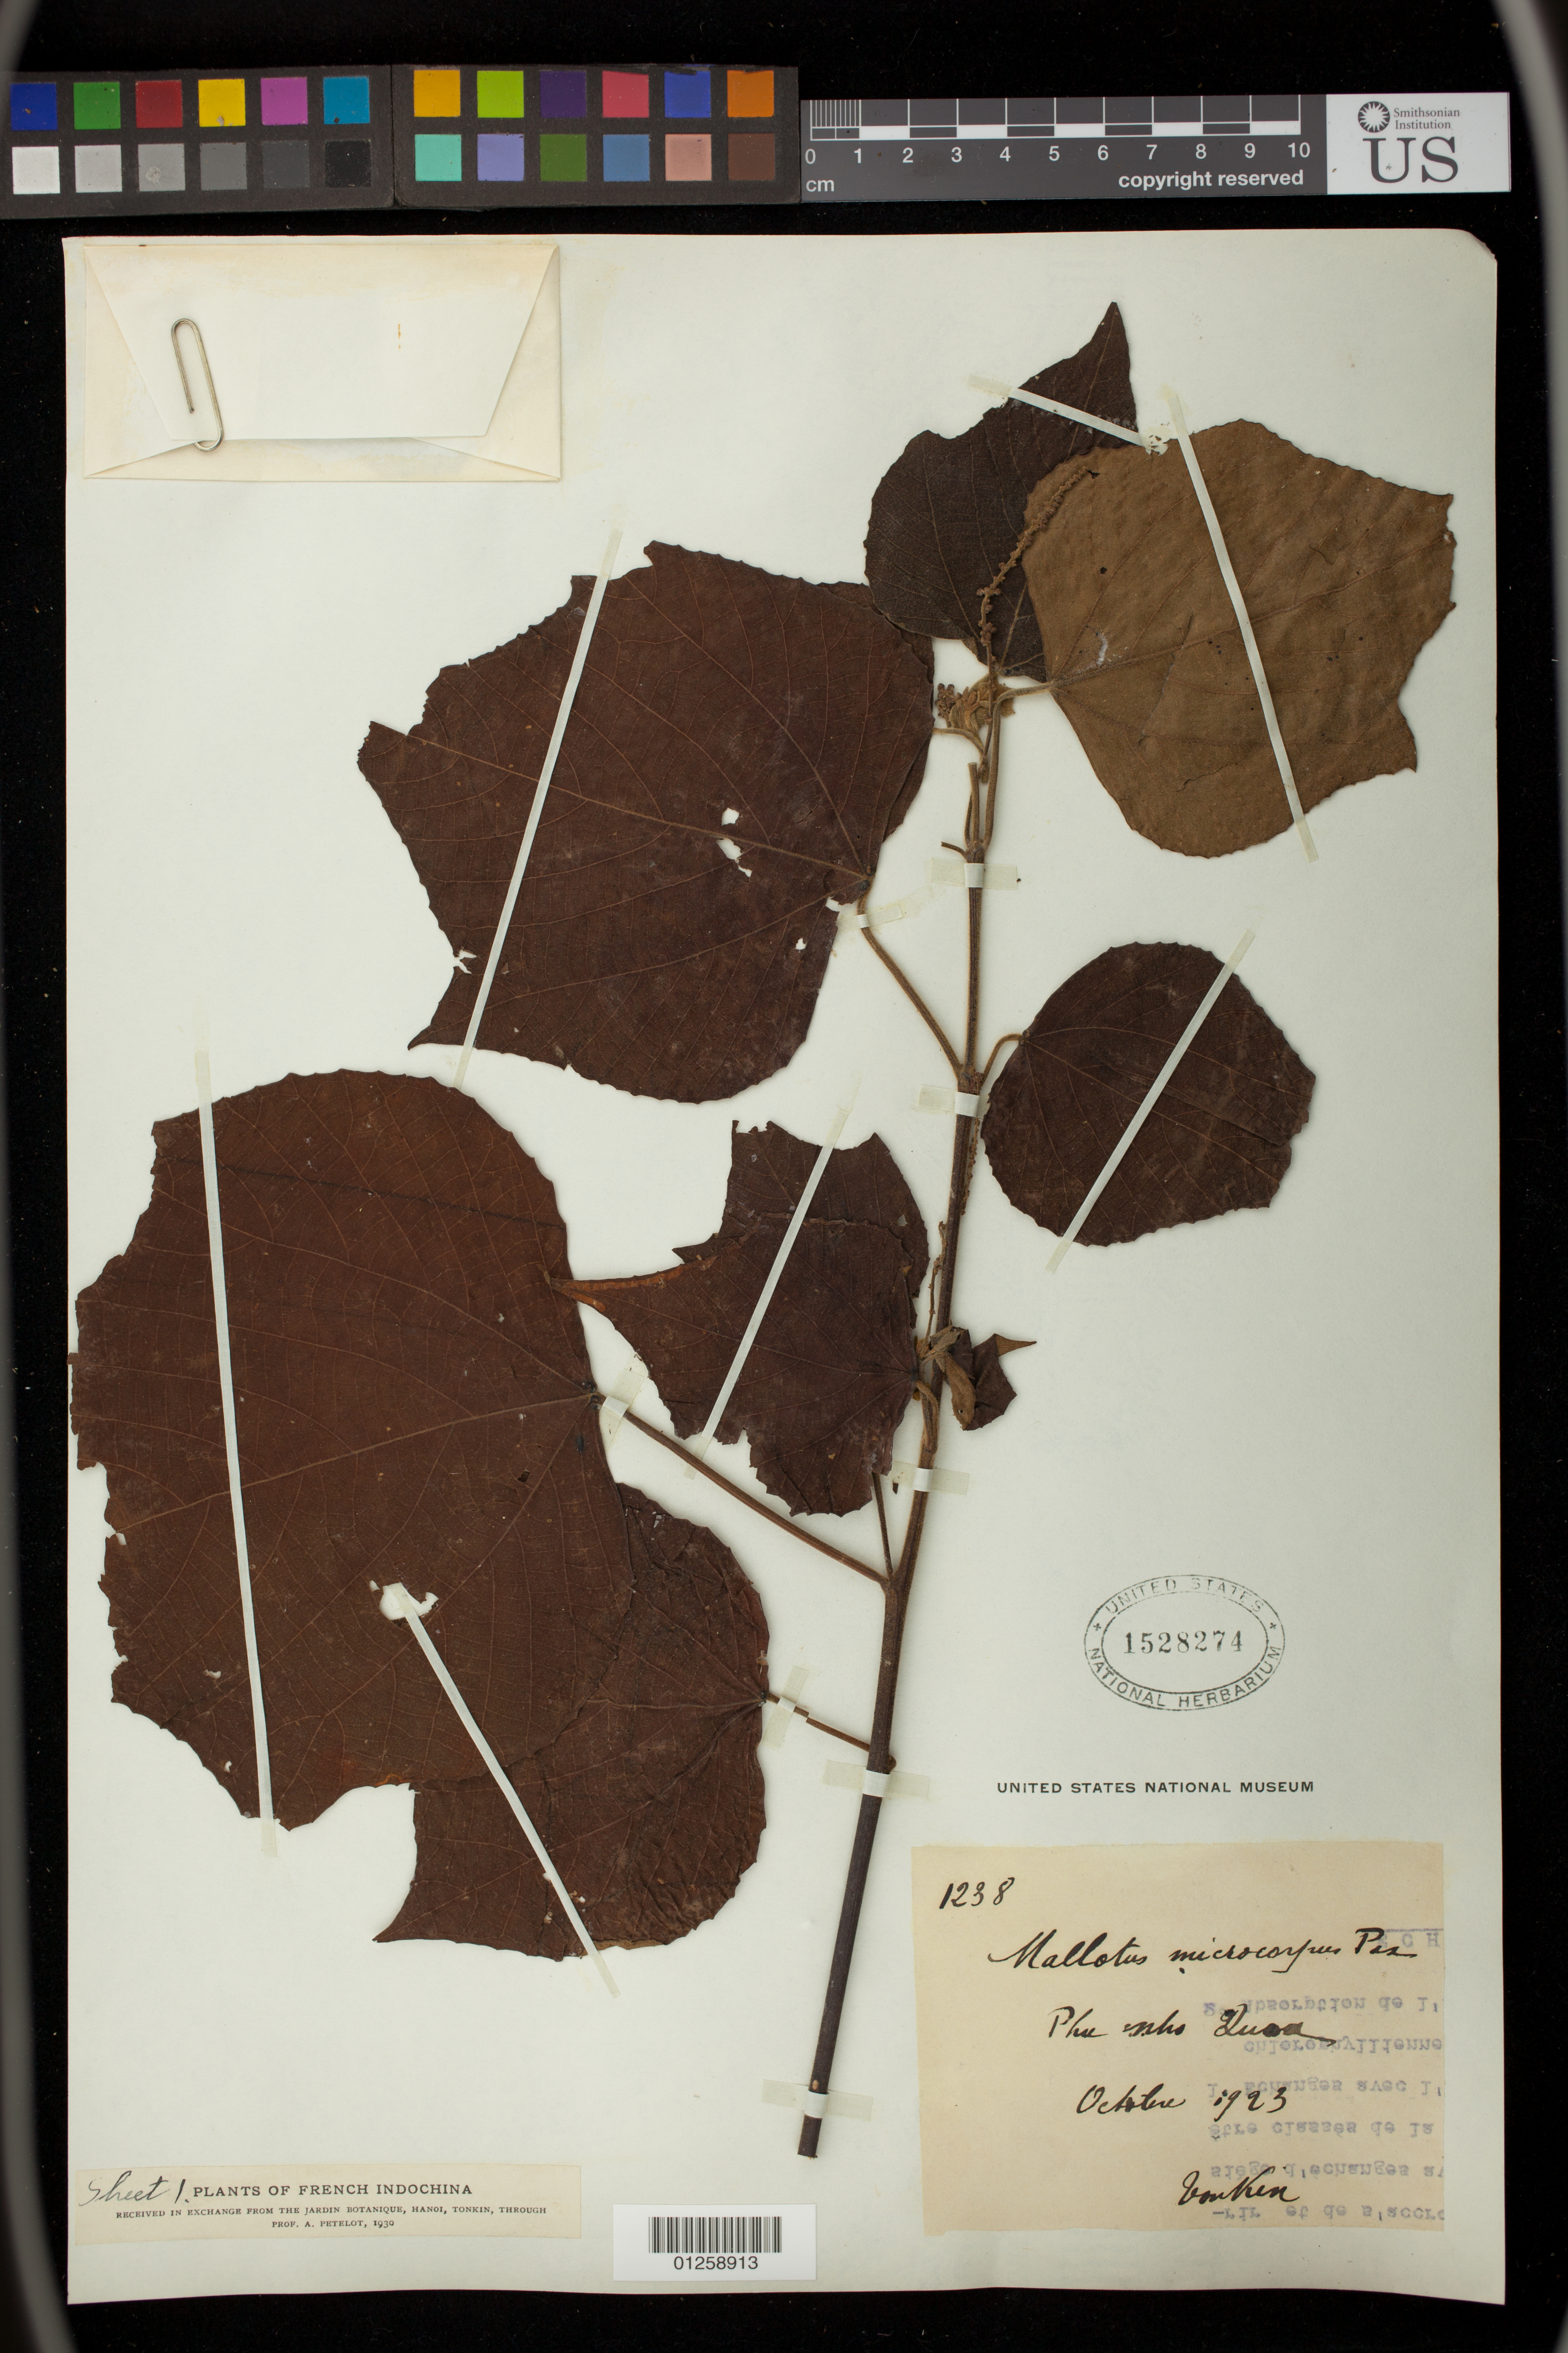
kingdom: Plantae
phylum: Tracheophyta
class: Magnoliopsida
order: Malpighiales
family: Euphorbiaceae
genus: Mallotus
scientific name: Mallotus microcarpus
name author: Pax & K. Hoffm.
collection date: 1923-10-01/1923-10-31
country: Vietnam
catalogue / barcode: US 1528274